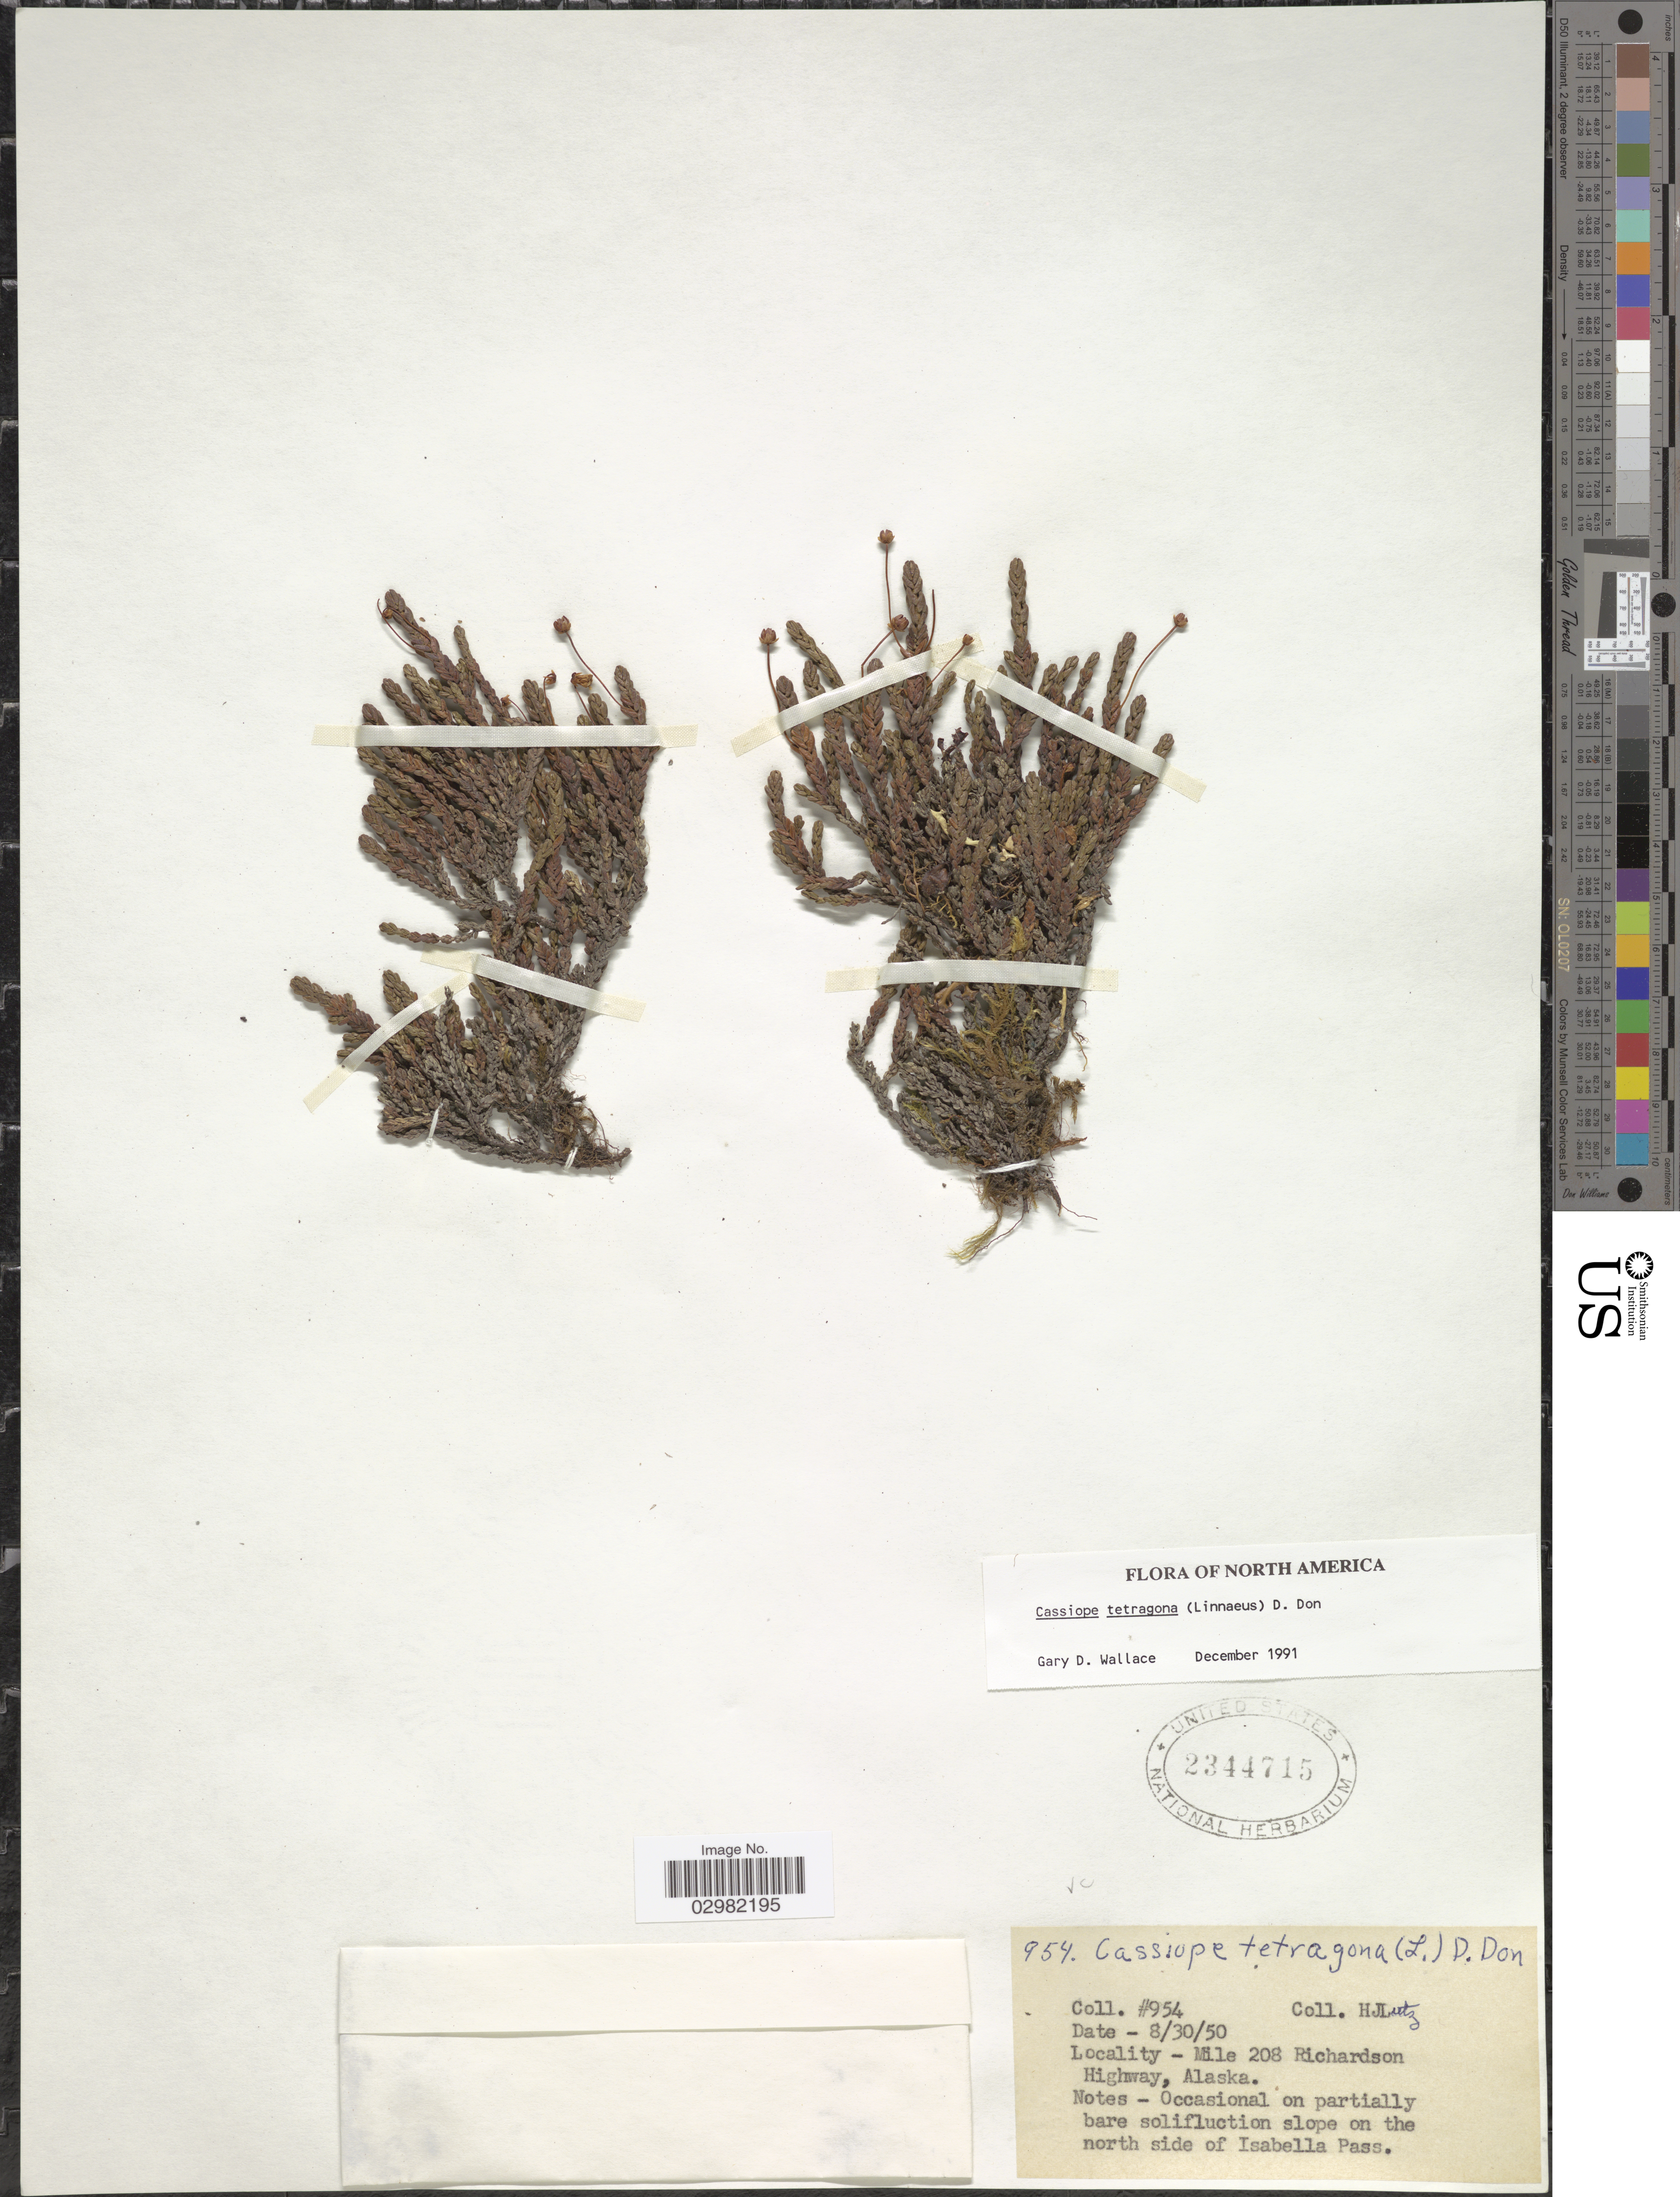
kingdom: Plantae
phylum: Tracheophyta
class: Magnoliopsida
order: Ericales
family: Ericaceae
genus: Cassiope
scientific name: Cassiope tetragona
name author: (L.) D. Don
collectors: H. J. Lutz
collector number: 954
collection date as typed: Transcribed d/m/y: 30/8/50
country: United States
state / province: Alaska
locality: Mile 208 Richardson Highway.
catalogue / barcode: US 2344715